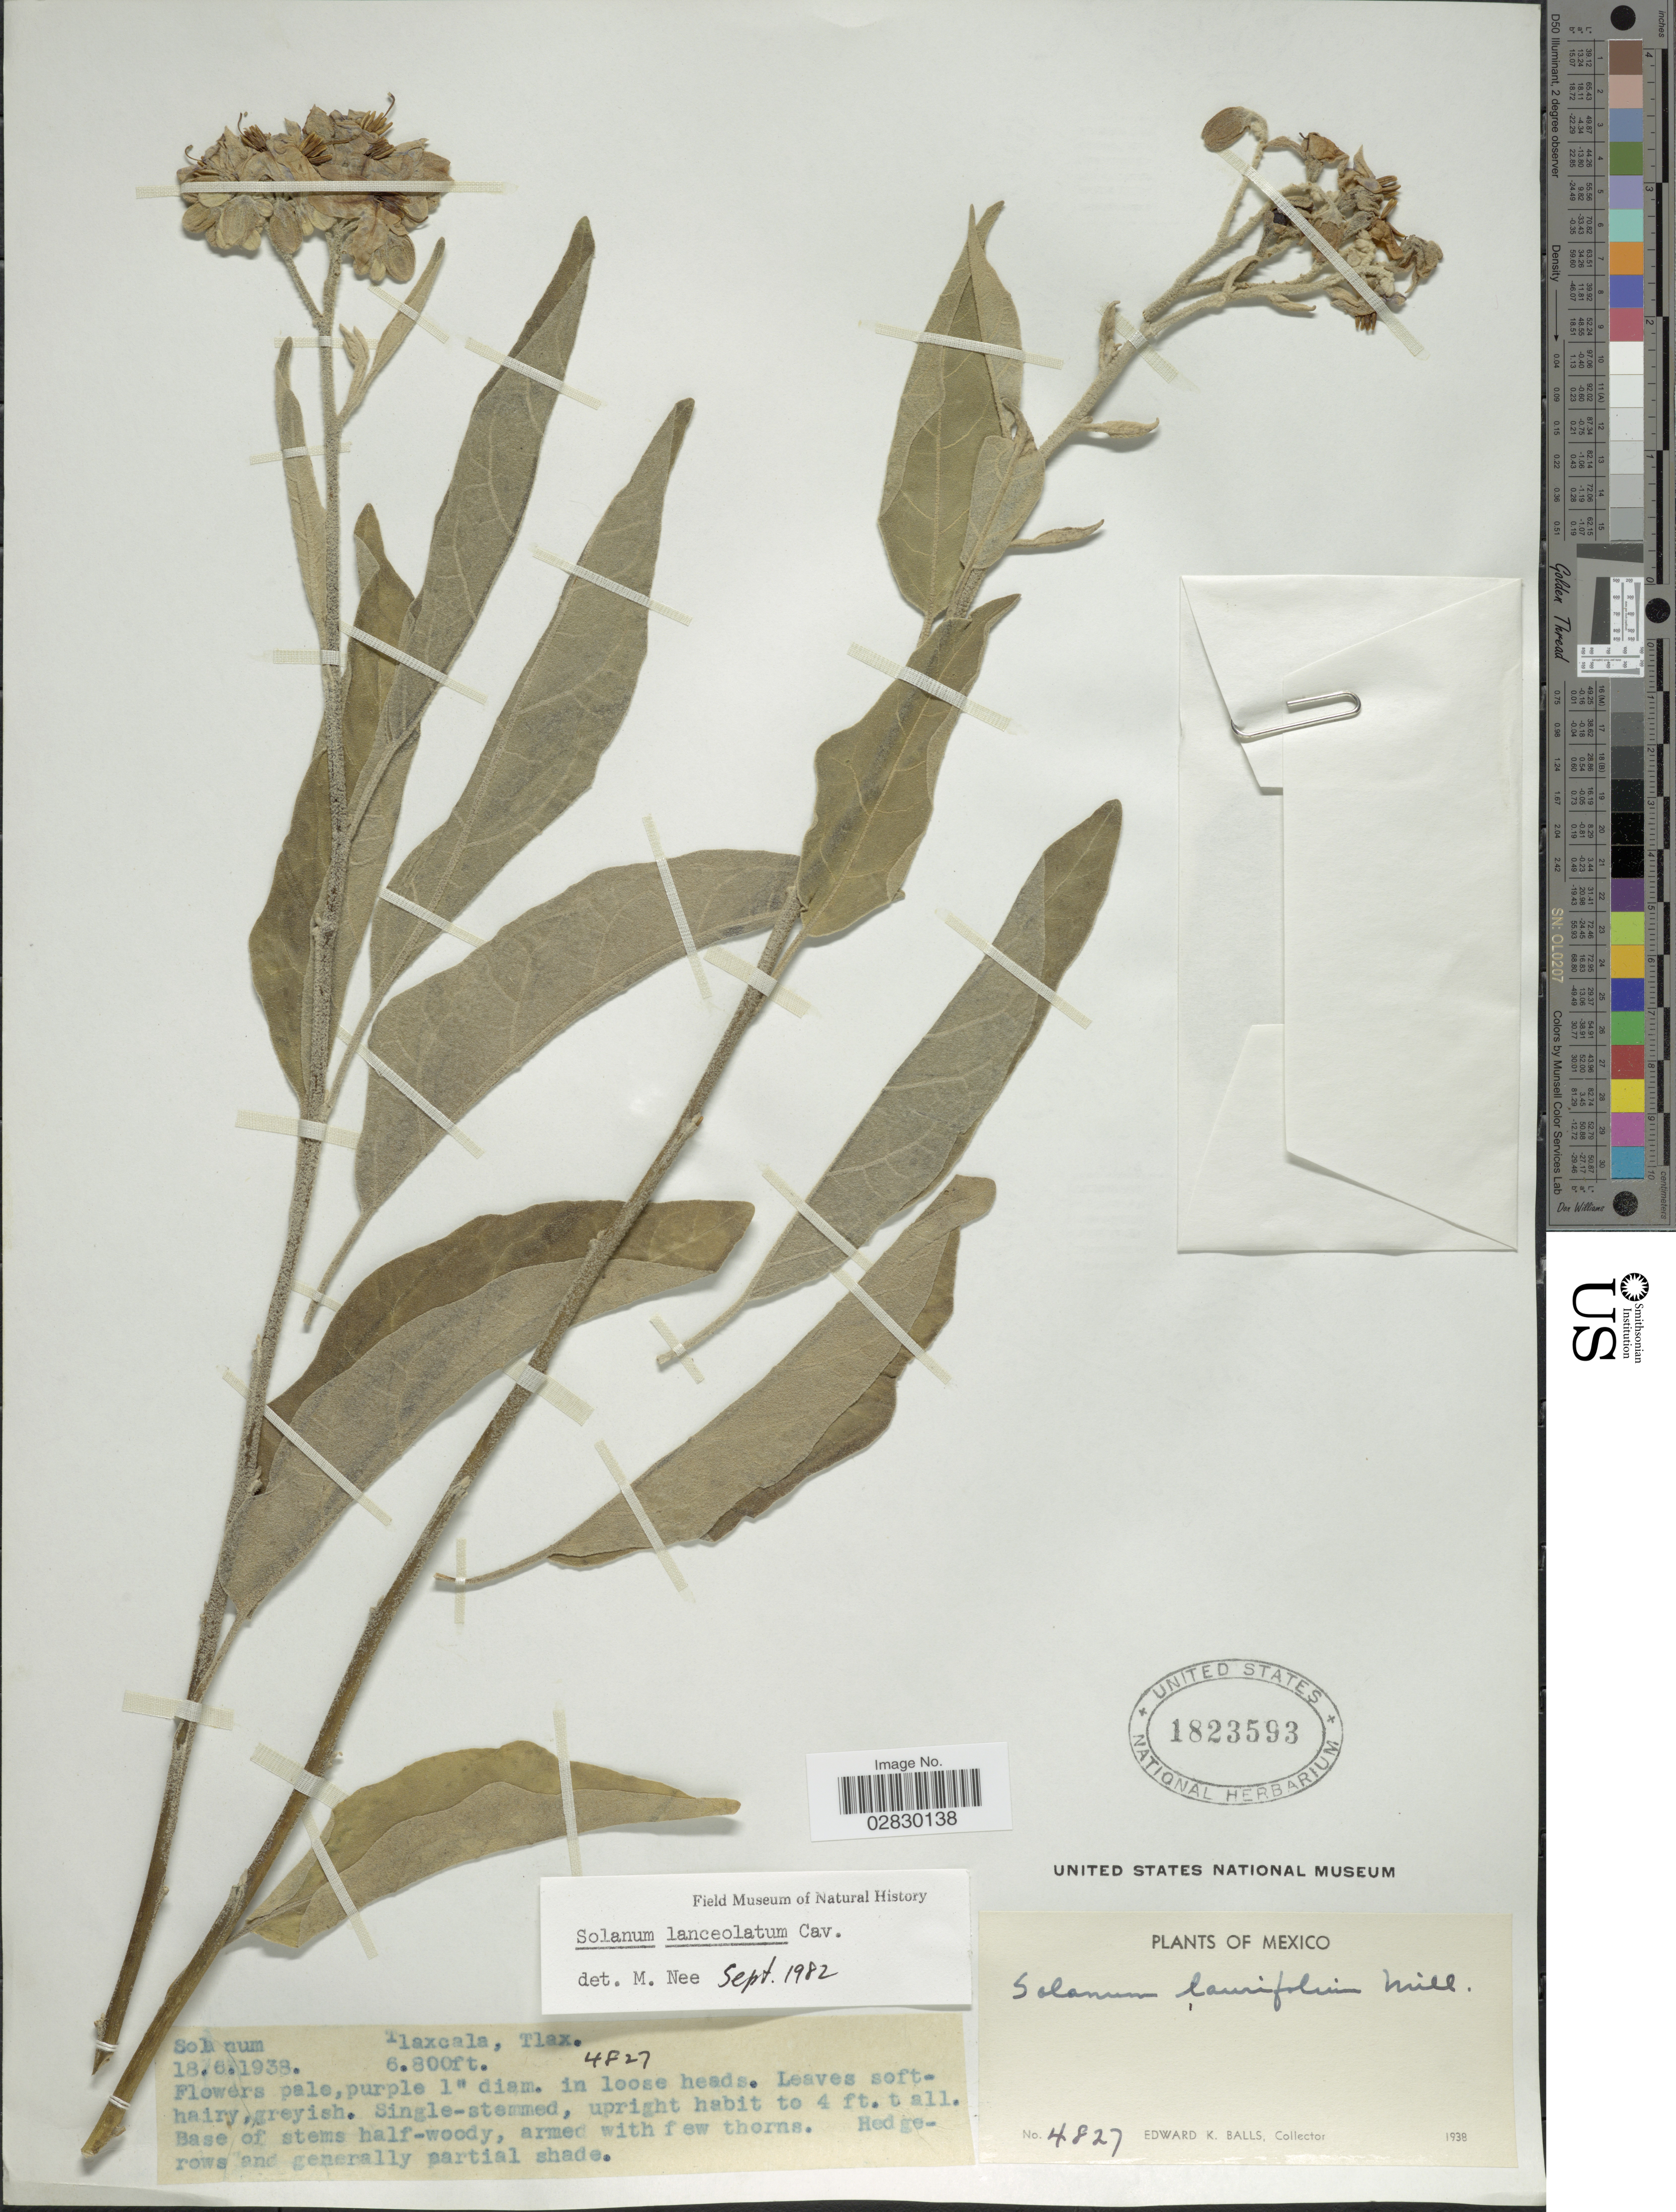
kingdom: Plantae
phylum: Tracheophyta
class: Magnoliopsida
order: Solanales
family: Solanaceae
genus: Solanum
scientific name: Solanum lanceolatum Berthault, nom. illeg.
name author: Berthault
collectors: E. K. Balls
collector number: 4827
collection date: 1938-06-18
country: Mexico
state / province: Tlaxcala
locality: Tlaxcala.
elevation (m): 2073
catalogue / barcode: US 1823593